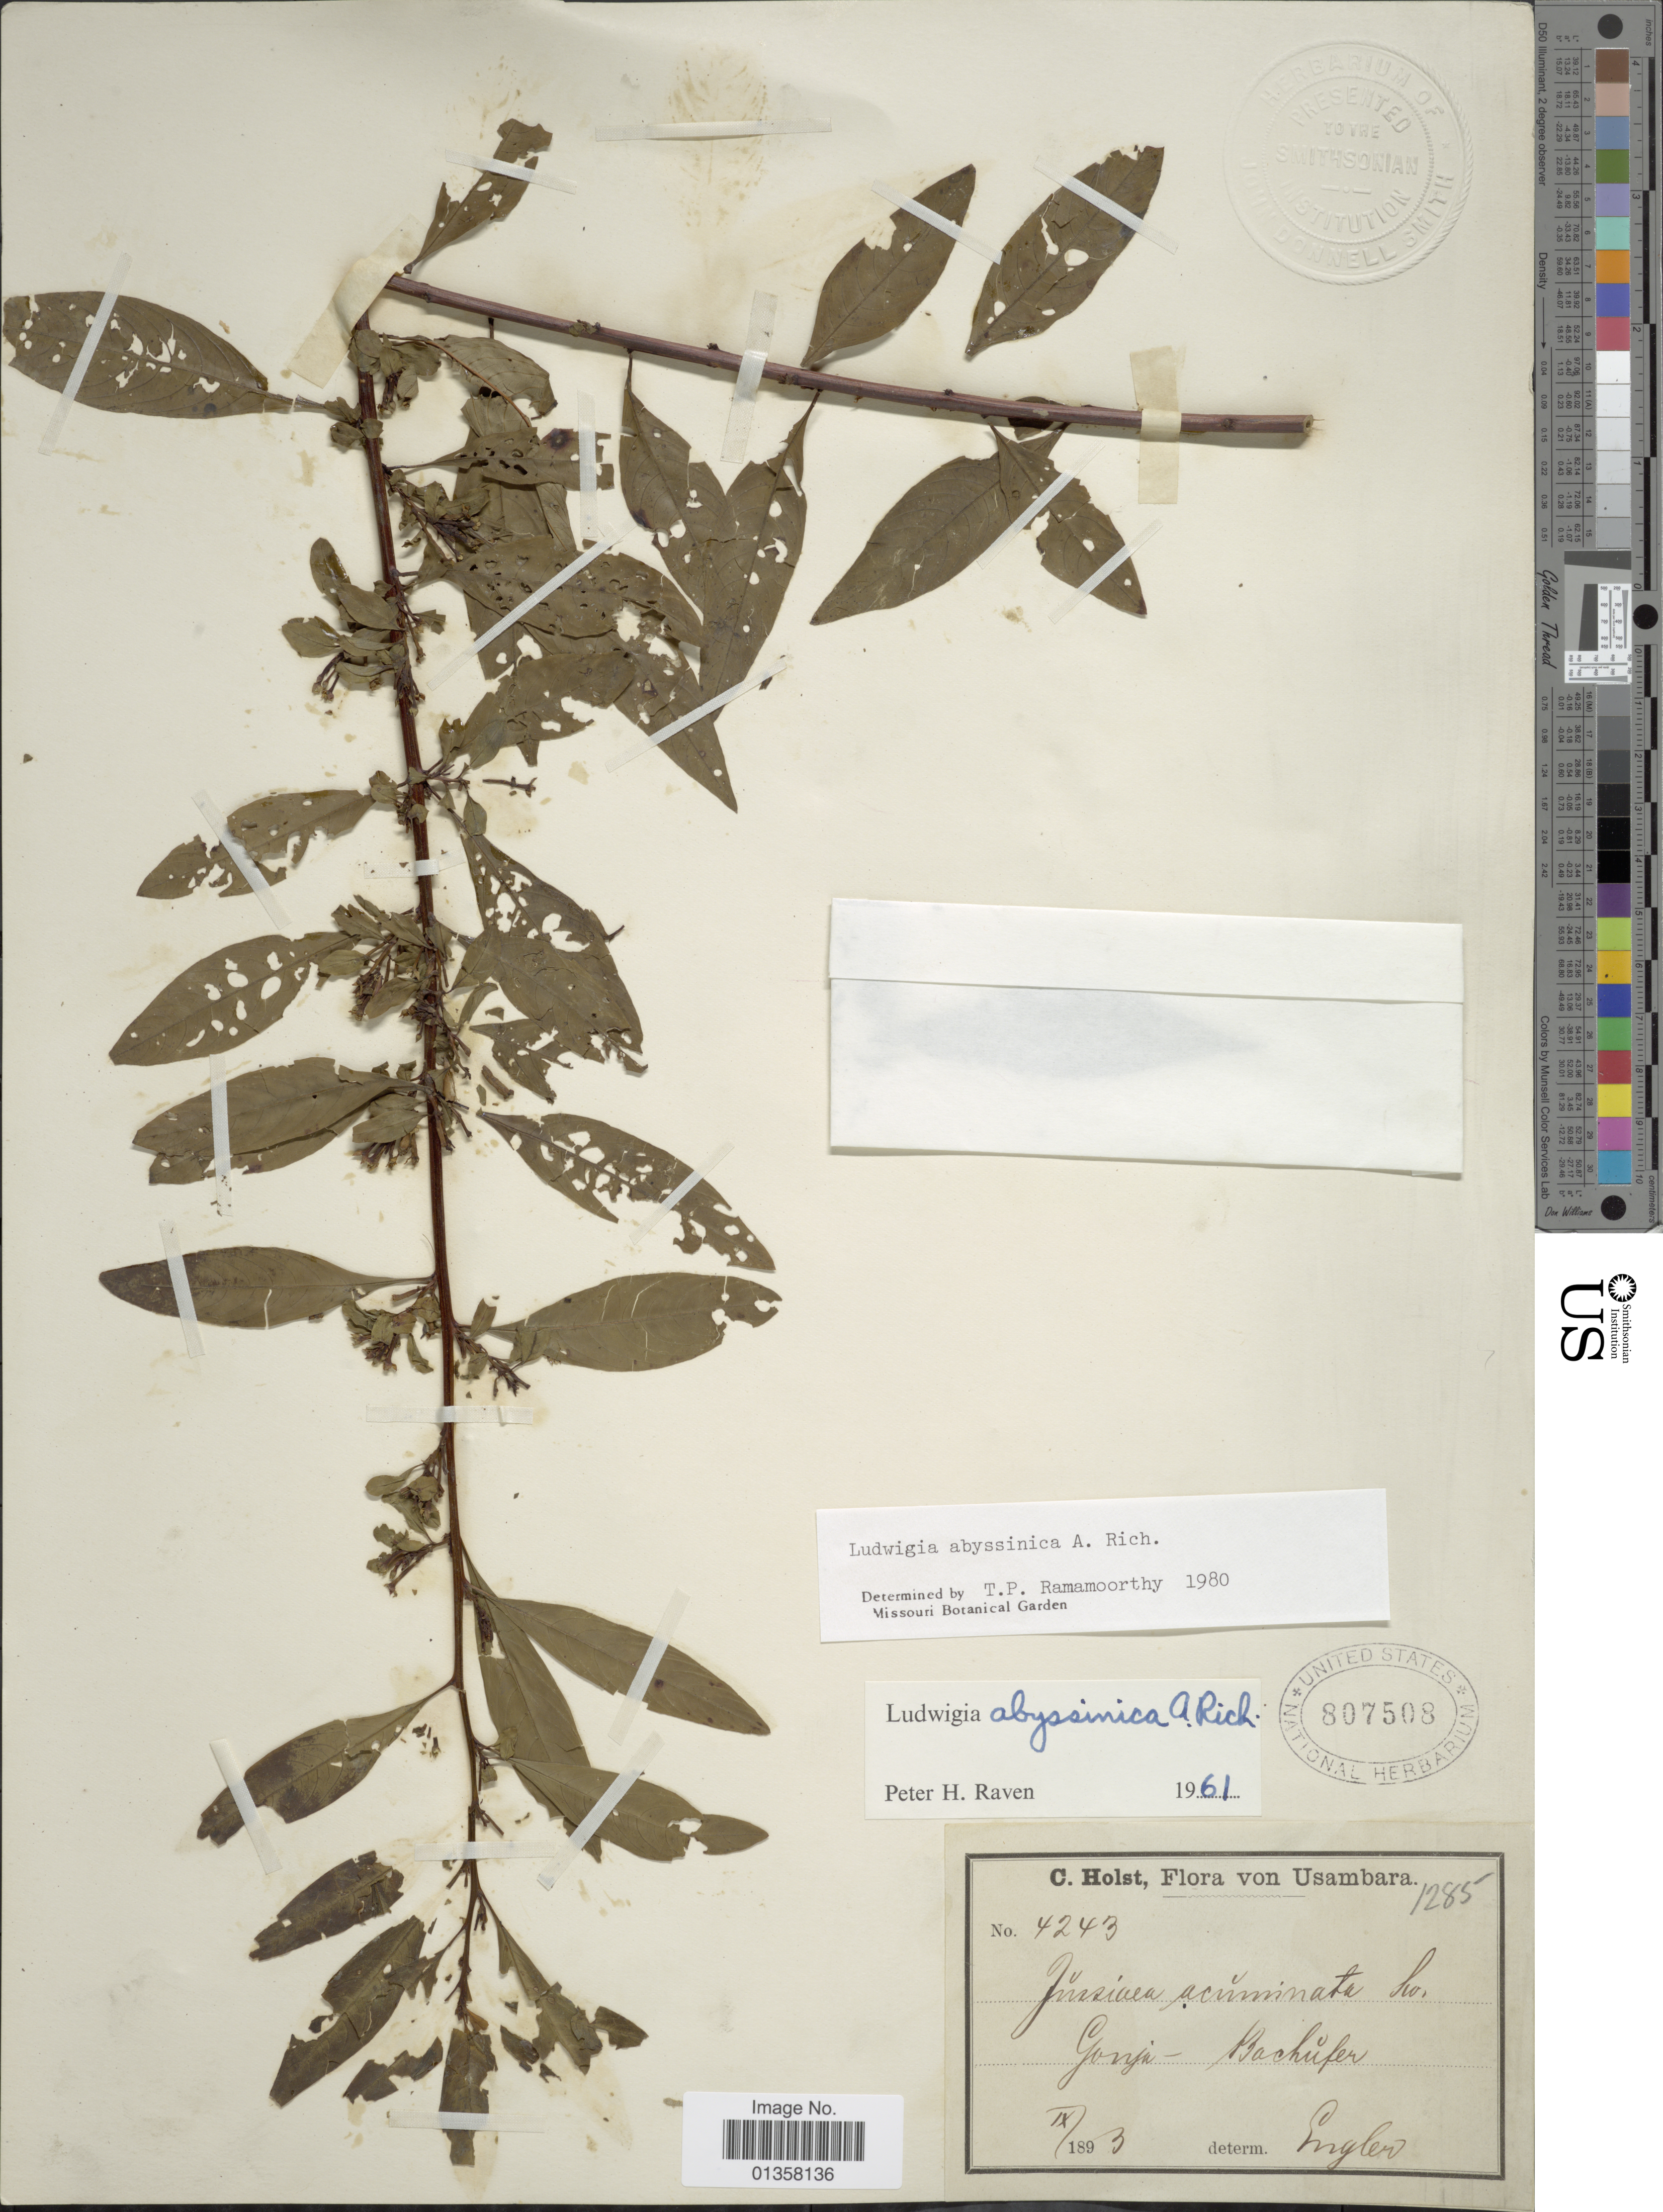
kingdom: Plantae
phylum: Tracheophyta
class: Magnoliopsida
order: Myrtales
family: Onagraceae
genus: Ludwigia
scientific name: Ludwigia abyssinica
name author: A. Rich.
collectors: C. Holst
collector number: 4243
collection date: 1893-09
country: Tanzania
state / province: Tanga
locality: Usambara, Gonja - Bachufer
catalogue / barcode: US 807508